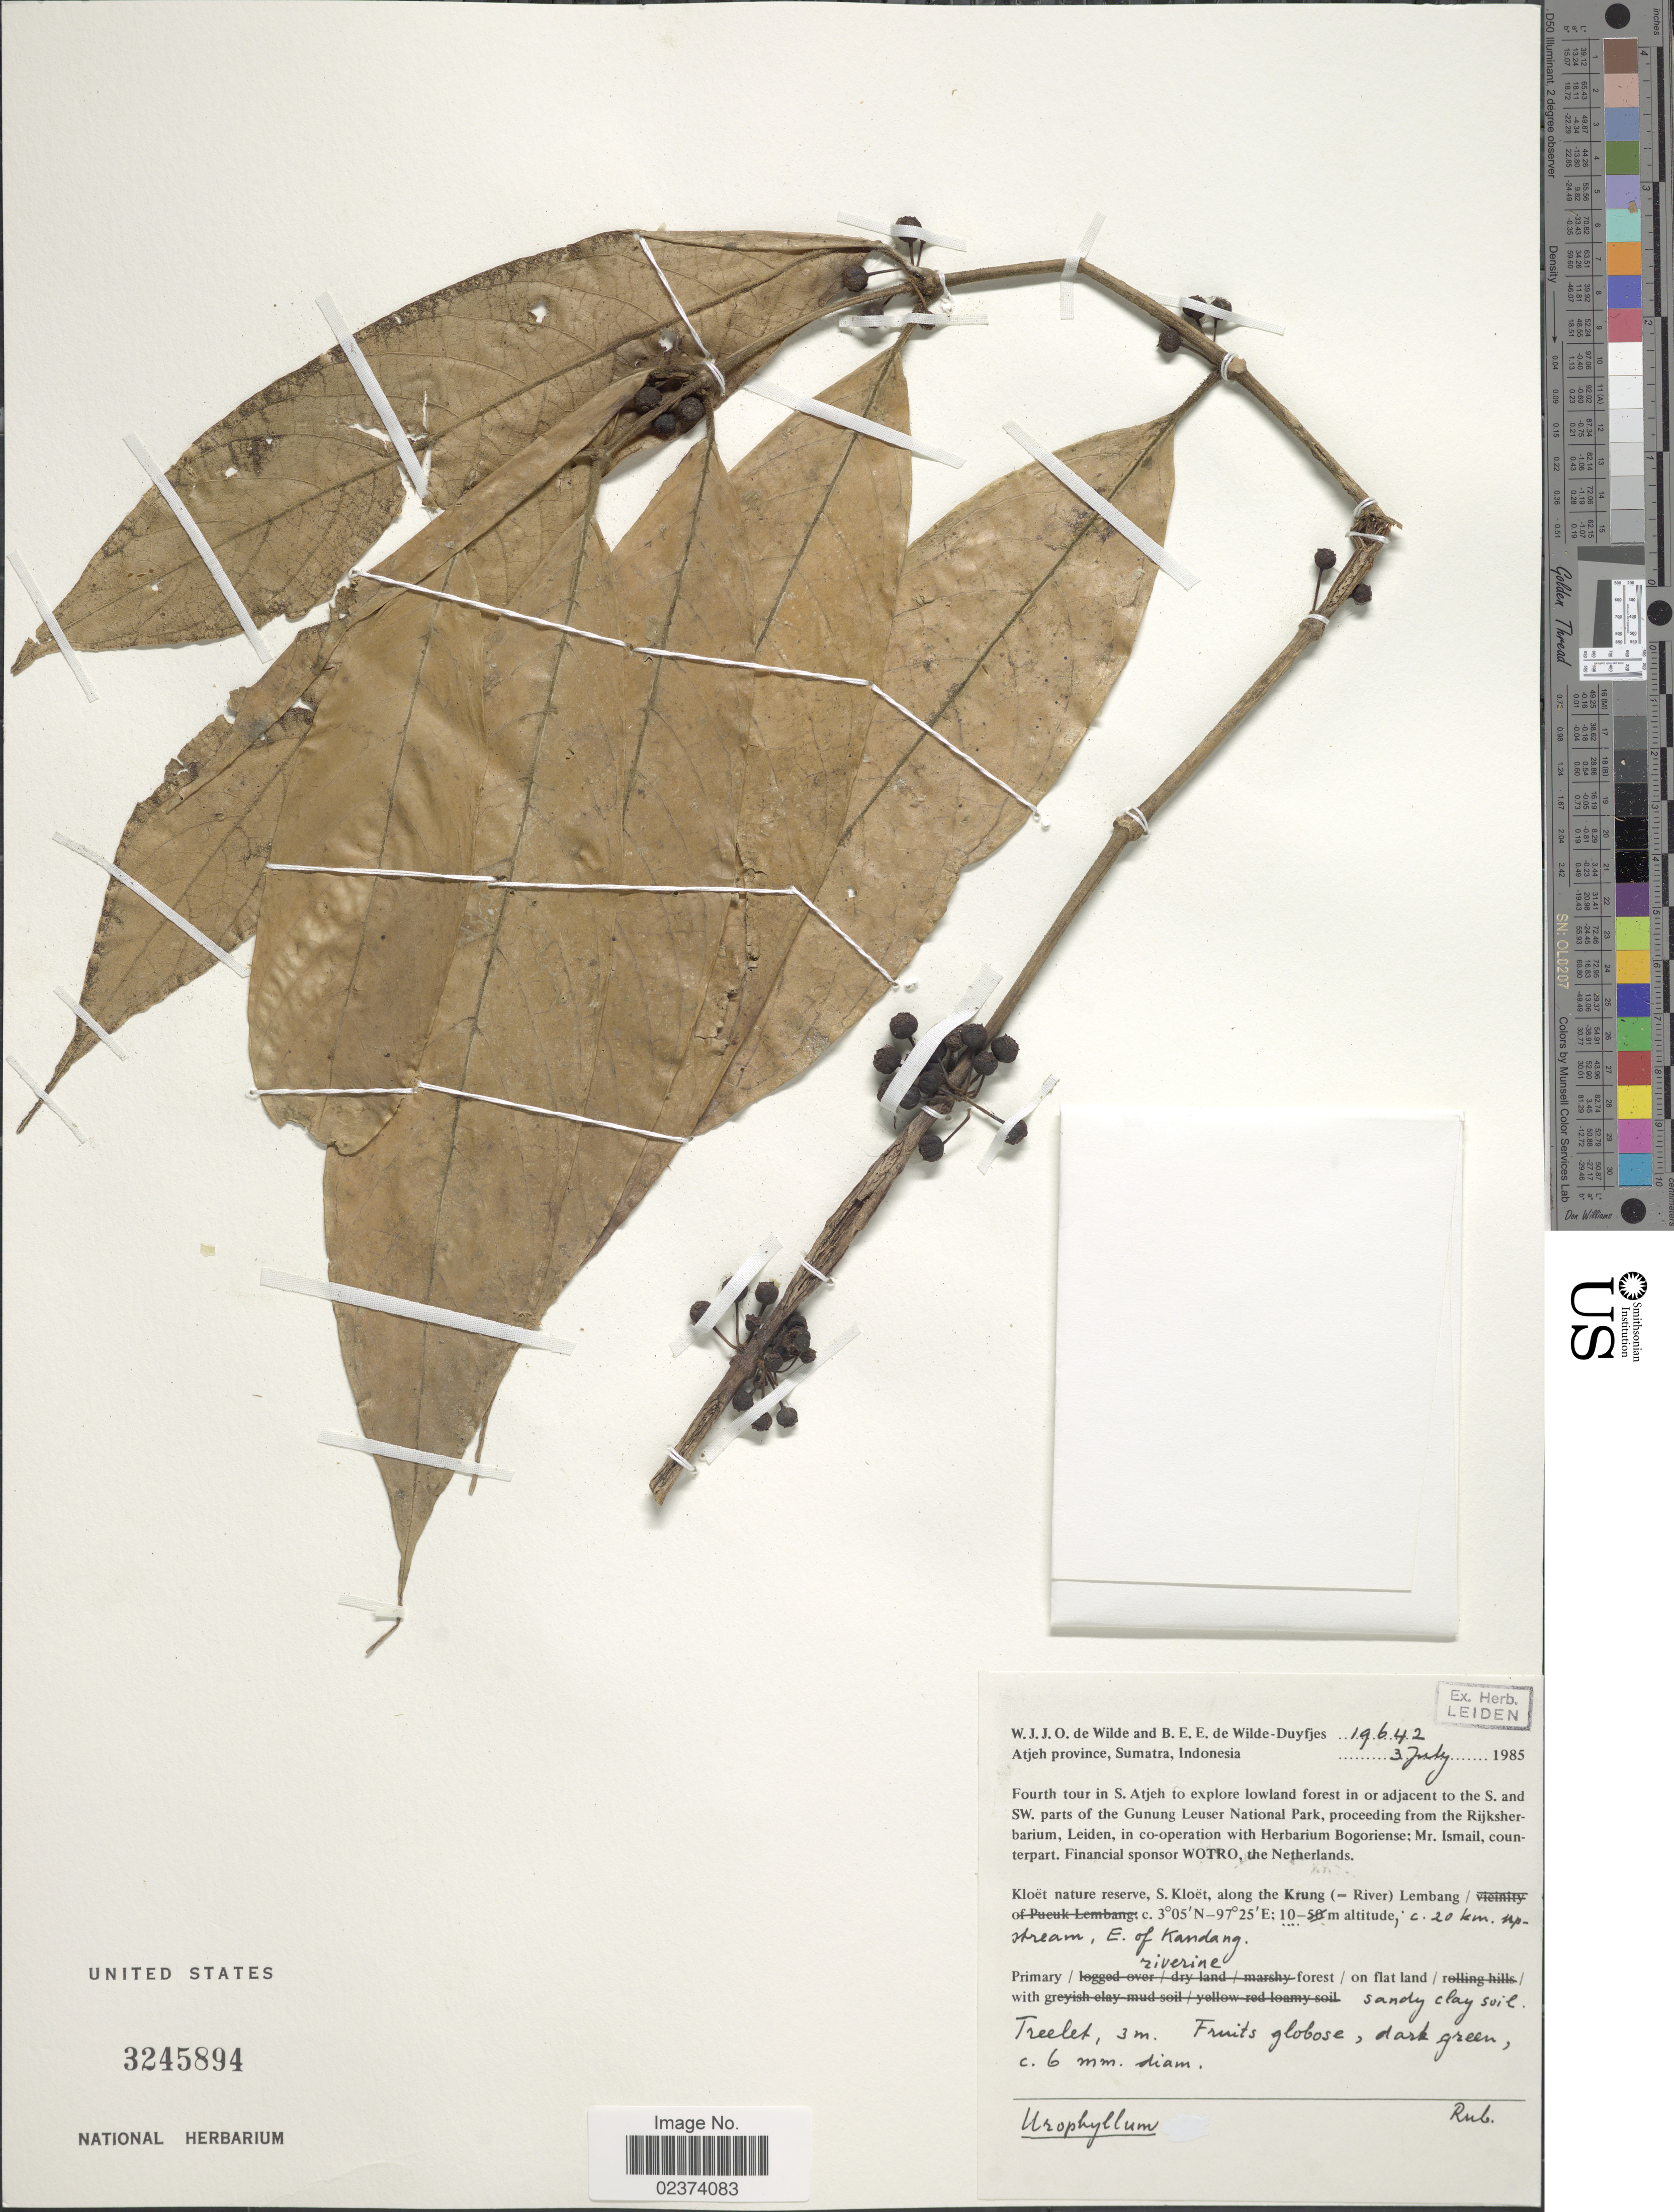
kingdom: Plantae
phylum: Tracheophyta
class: Magnoliopsida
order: Gentianales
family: Rubiaceae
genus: Urophyllum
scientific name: Urophyllum sp.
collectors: W. J. de Wilde & B. E. de Wilde-Duyfjes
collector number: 19642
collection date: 1985-07-03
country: Indonesia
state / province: Sumatra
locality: Atjeh Province, Kloet nature reserve, S. Kloet, along the Krung (-River) Lembang/ c. 20 km. np stream, E. of Kandang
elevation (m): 10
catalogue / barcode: US 3245894